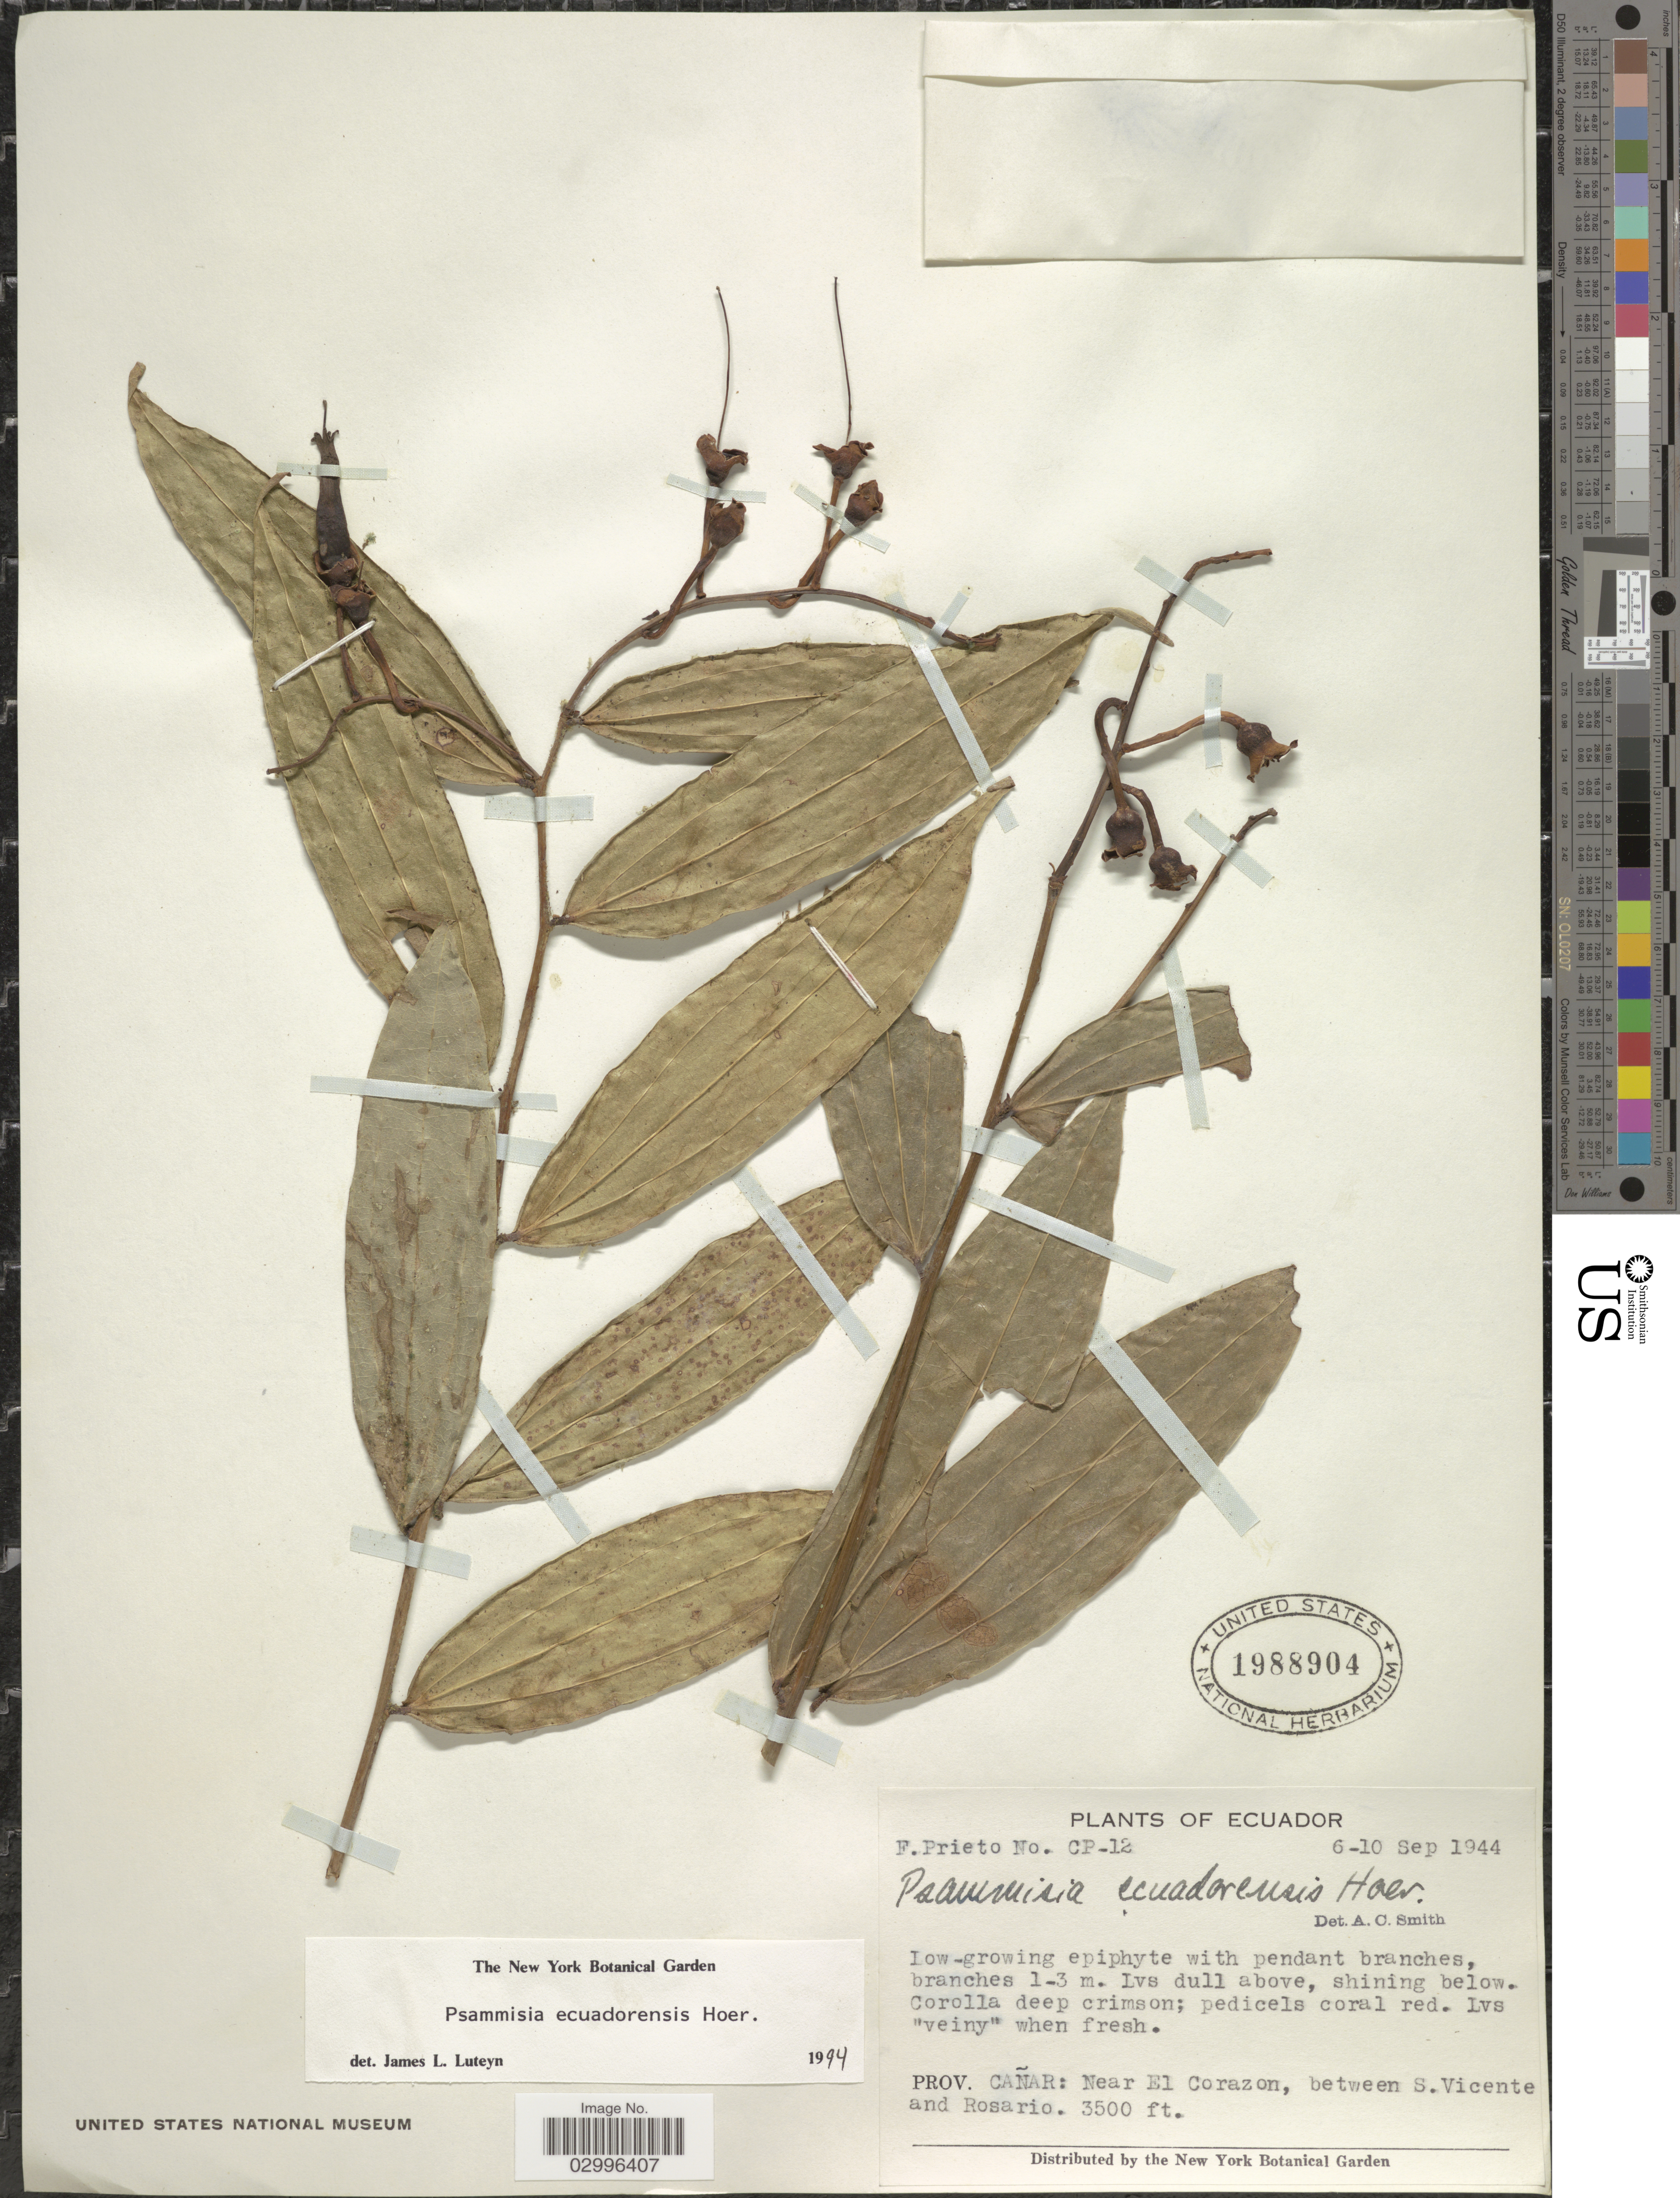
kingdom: Plantae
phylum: Tracheophyta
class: Magnoliopsida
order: Ericales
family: Ericaceae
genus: Psammisia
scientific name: Psammisia ecuadorensis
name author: Hoerold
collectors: F. Prieto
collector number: CP-12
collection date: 1944-09-06/1944-09-10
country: Ecuador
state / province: Cañar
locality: Near El Corazon, between S. Vicente and Rosario.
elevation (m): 1067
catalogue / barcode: US 1988904